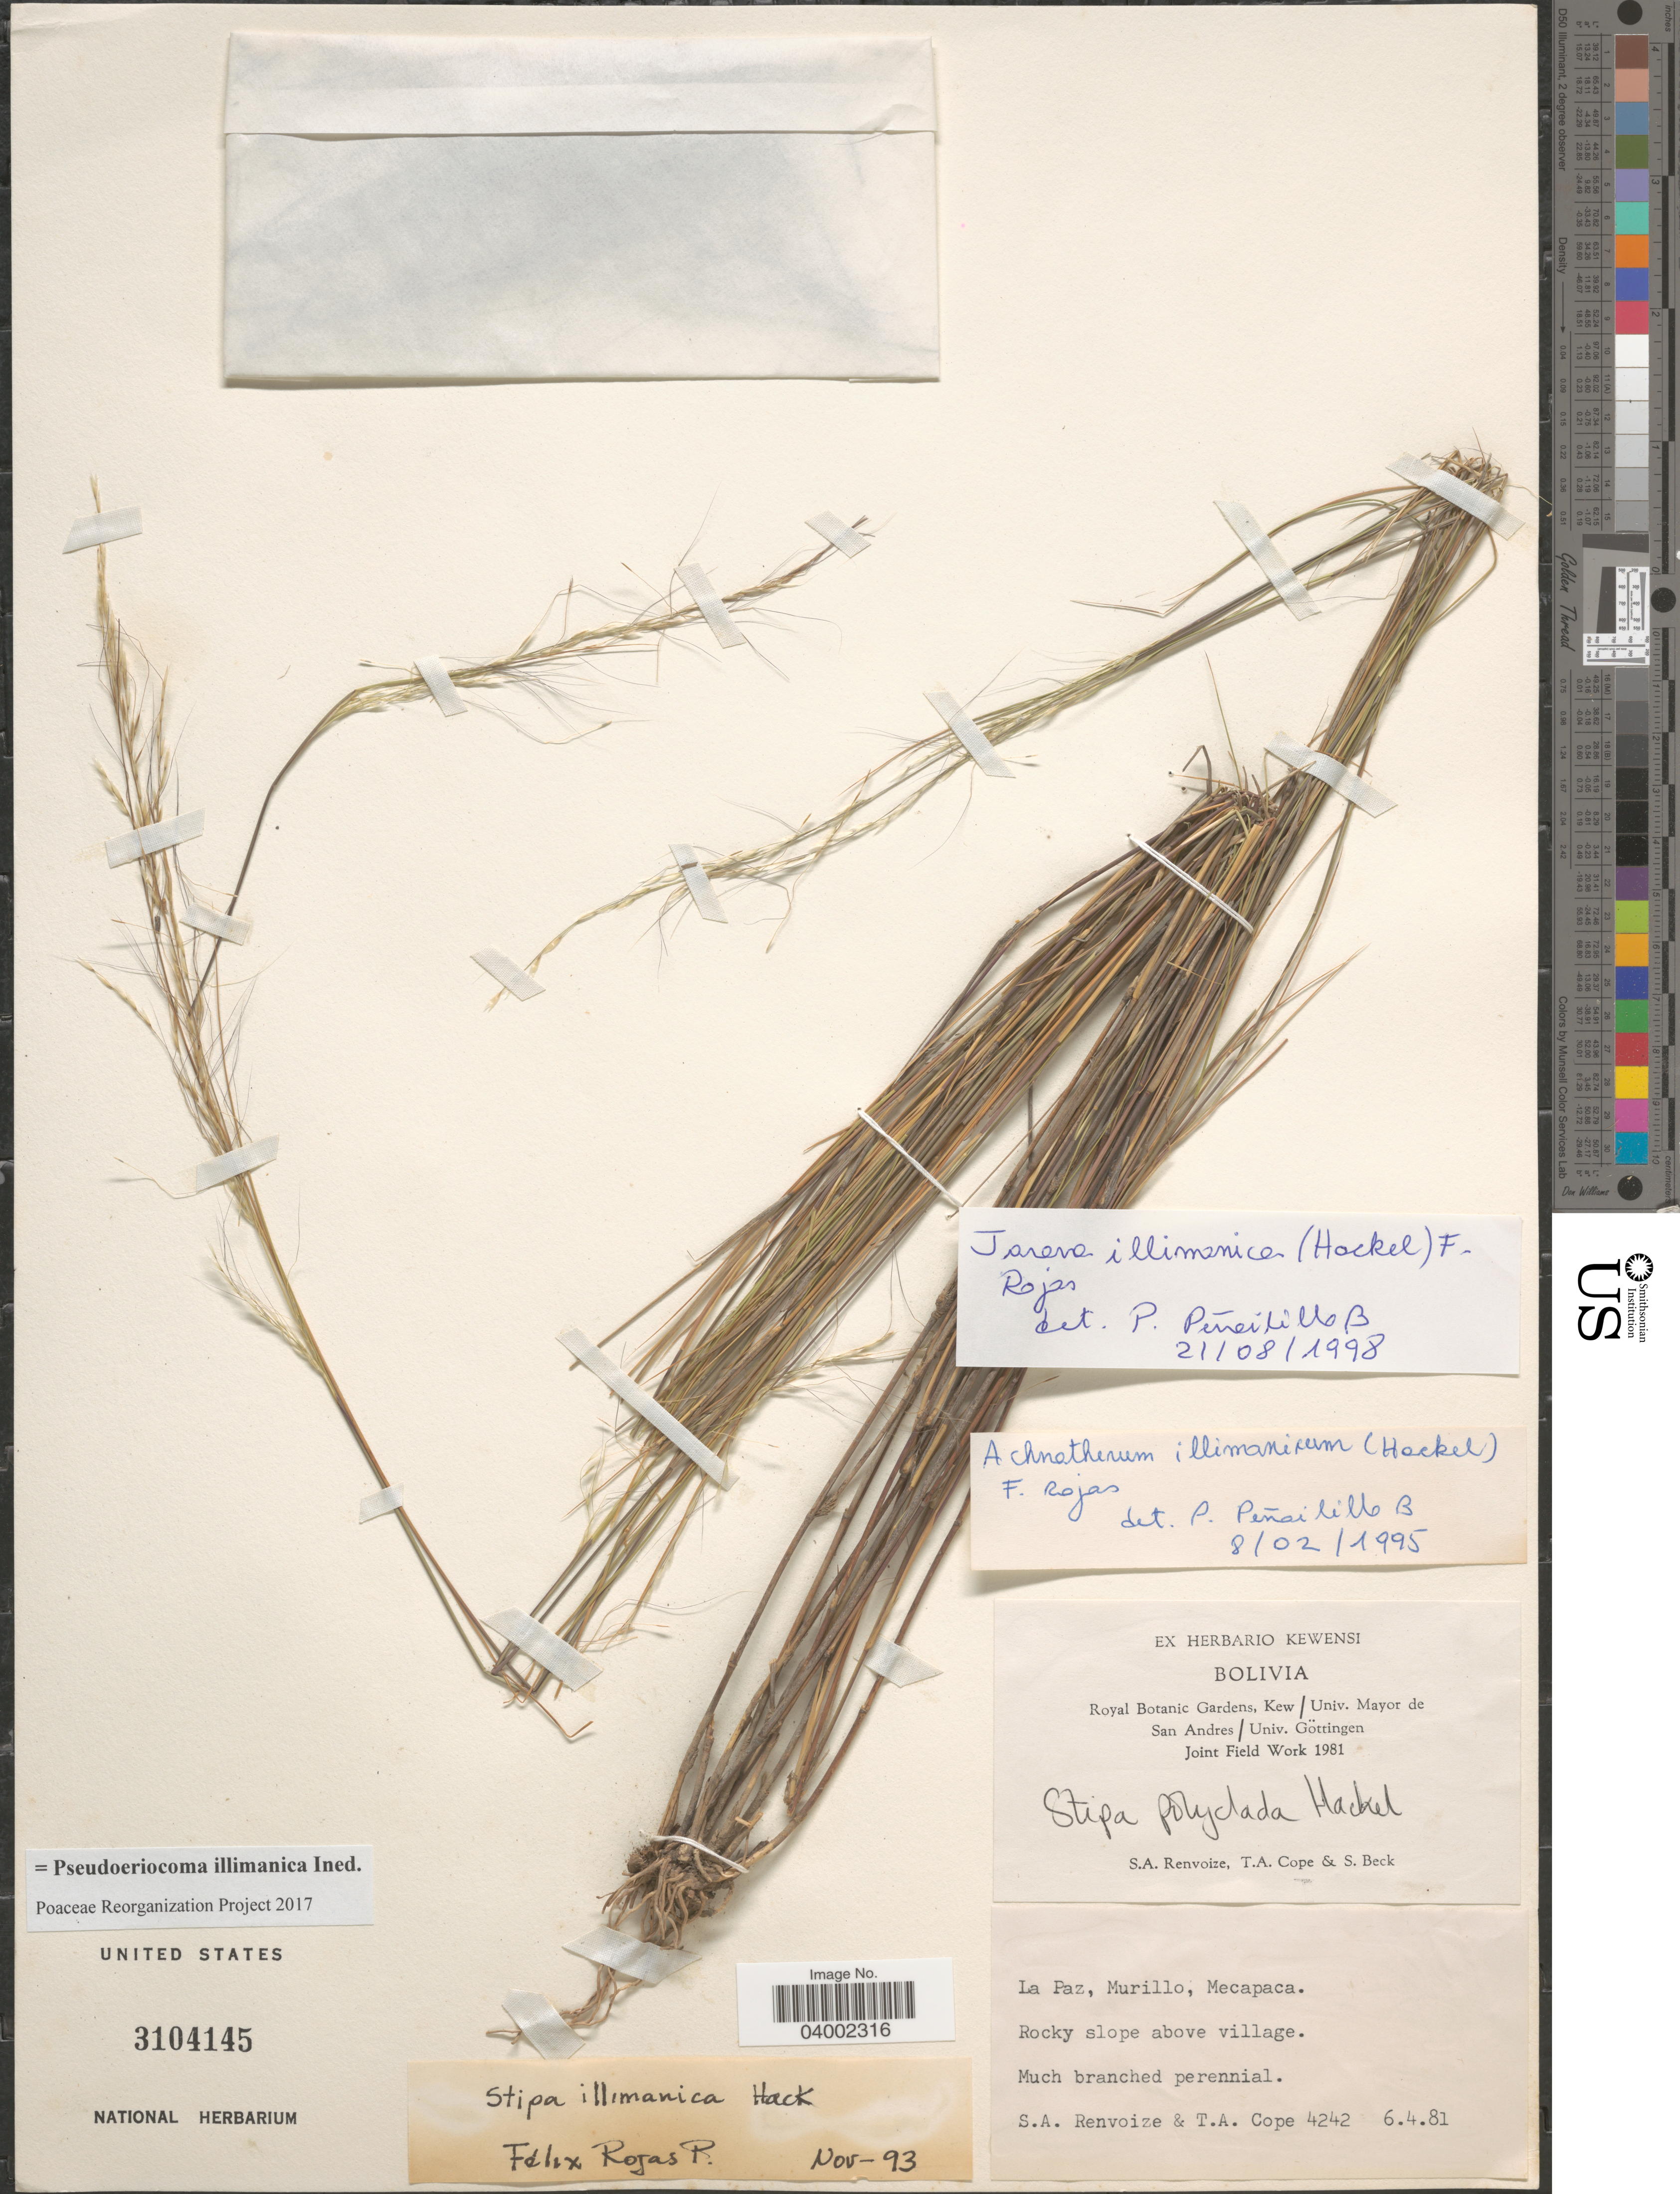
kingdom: Plantae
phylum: Tracheophyta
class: Liliopsida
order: Poales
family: Poaceae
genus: Pseudoeriocoma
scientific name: Pseudoeriocoma illimanica ined.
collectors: S. A. Renvoize, T. A. Cope & S. G. Beck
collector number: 4242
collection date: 1981-04-06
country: Bolivia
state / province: La Paz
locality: Murillo, Mecapaca. Rocky slope above village.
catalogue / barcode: US 3104145